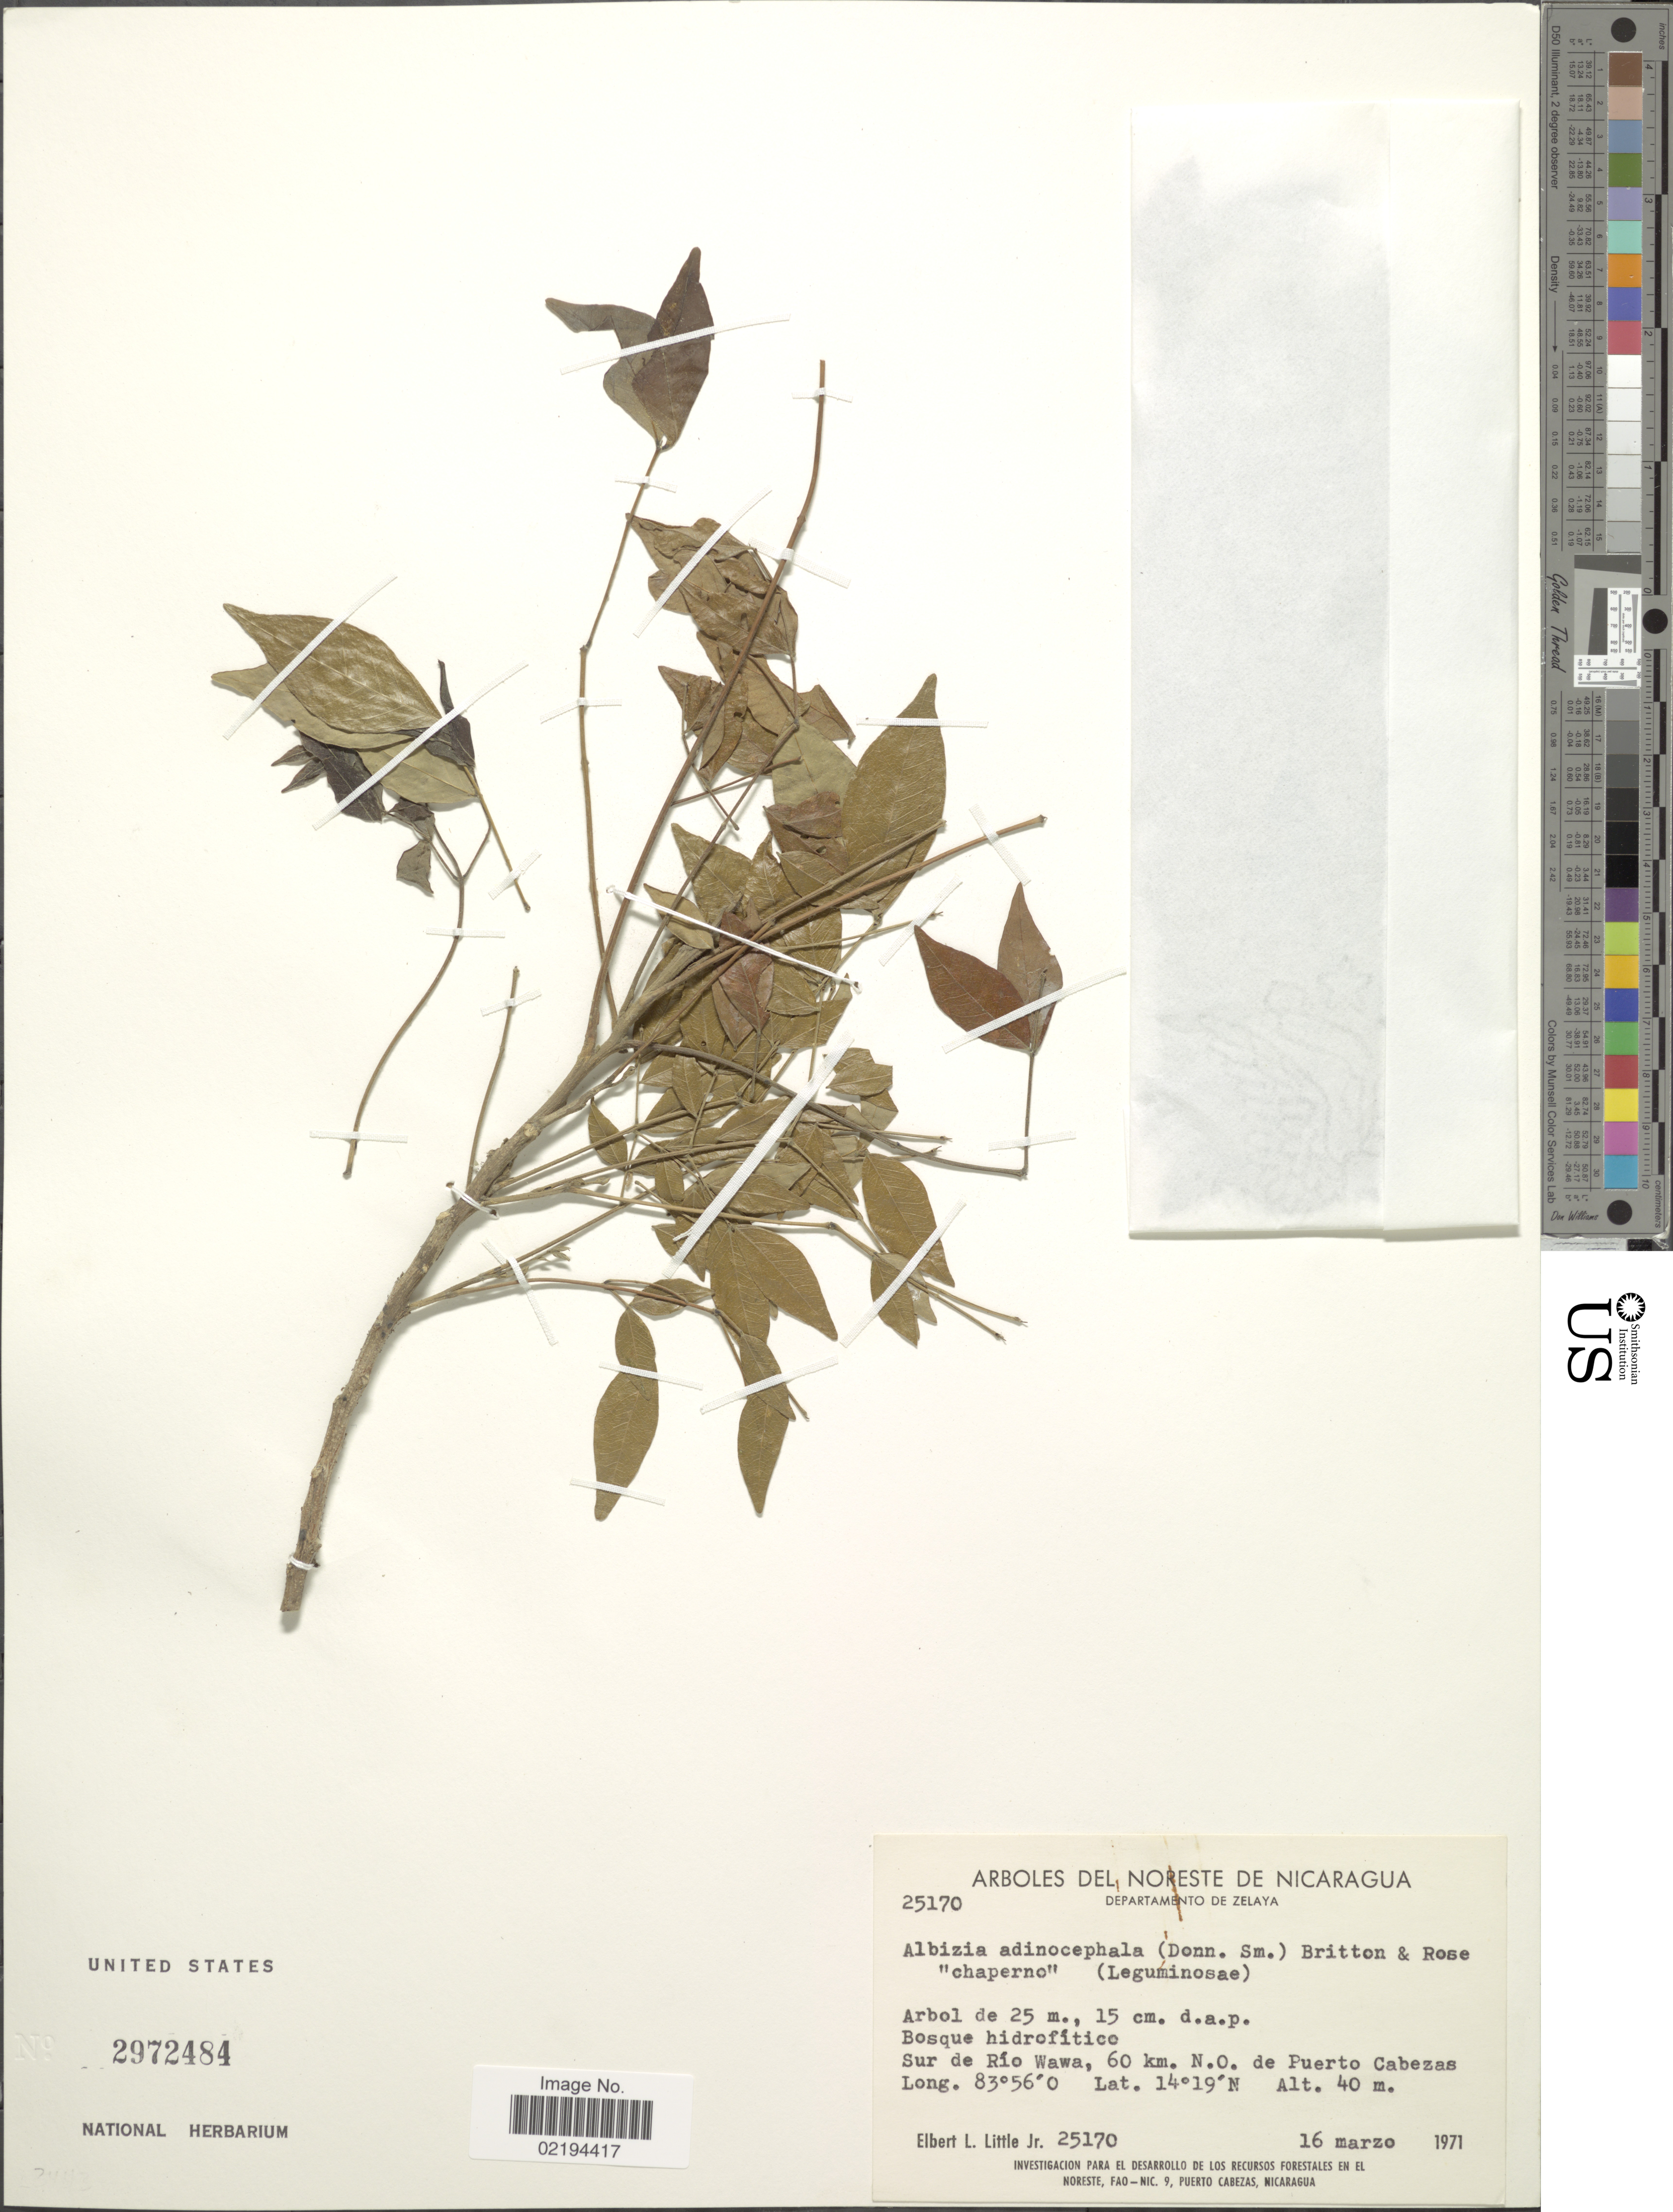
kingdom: Plantae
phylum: Tracheophyta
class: Magnoliopsida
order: Fabales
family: Fabaceae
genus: Pseudalbizzia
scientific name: Pseudalbizzia adinocephala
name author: (Donn. Sm.) Koenen & Duno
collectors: E. L. Little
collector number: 25170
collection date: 1971-03-16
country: Nicaragua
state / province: Atlantico Norte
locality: Noreste de Nicaragua, Departamento de Zelaya, Sur de Rio Wawa, 60 km. N.O. de Puerto Cabezas.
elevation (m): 40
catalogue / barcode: US 2972484